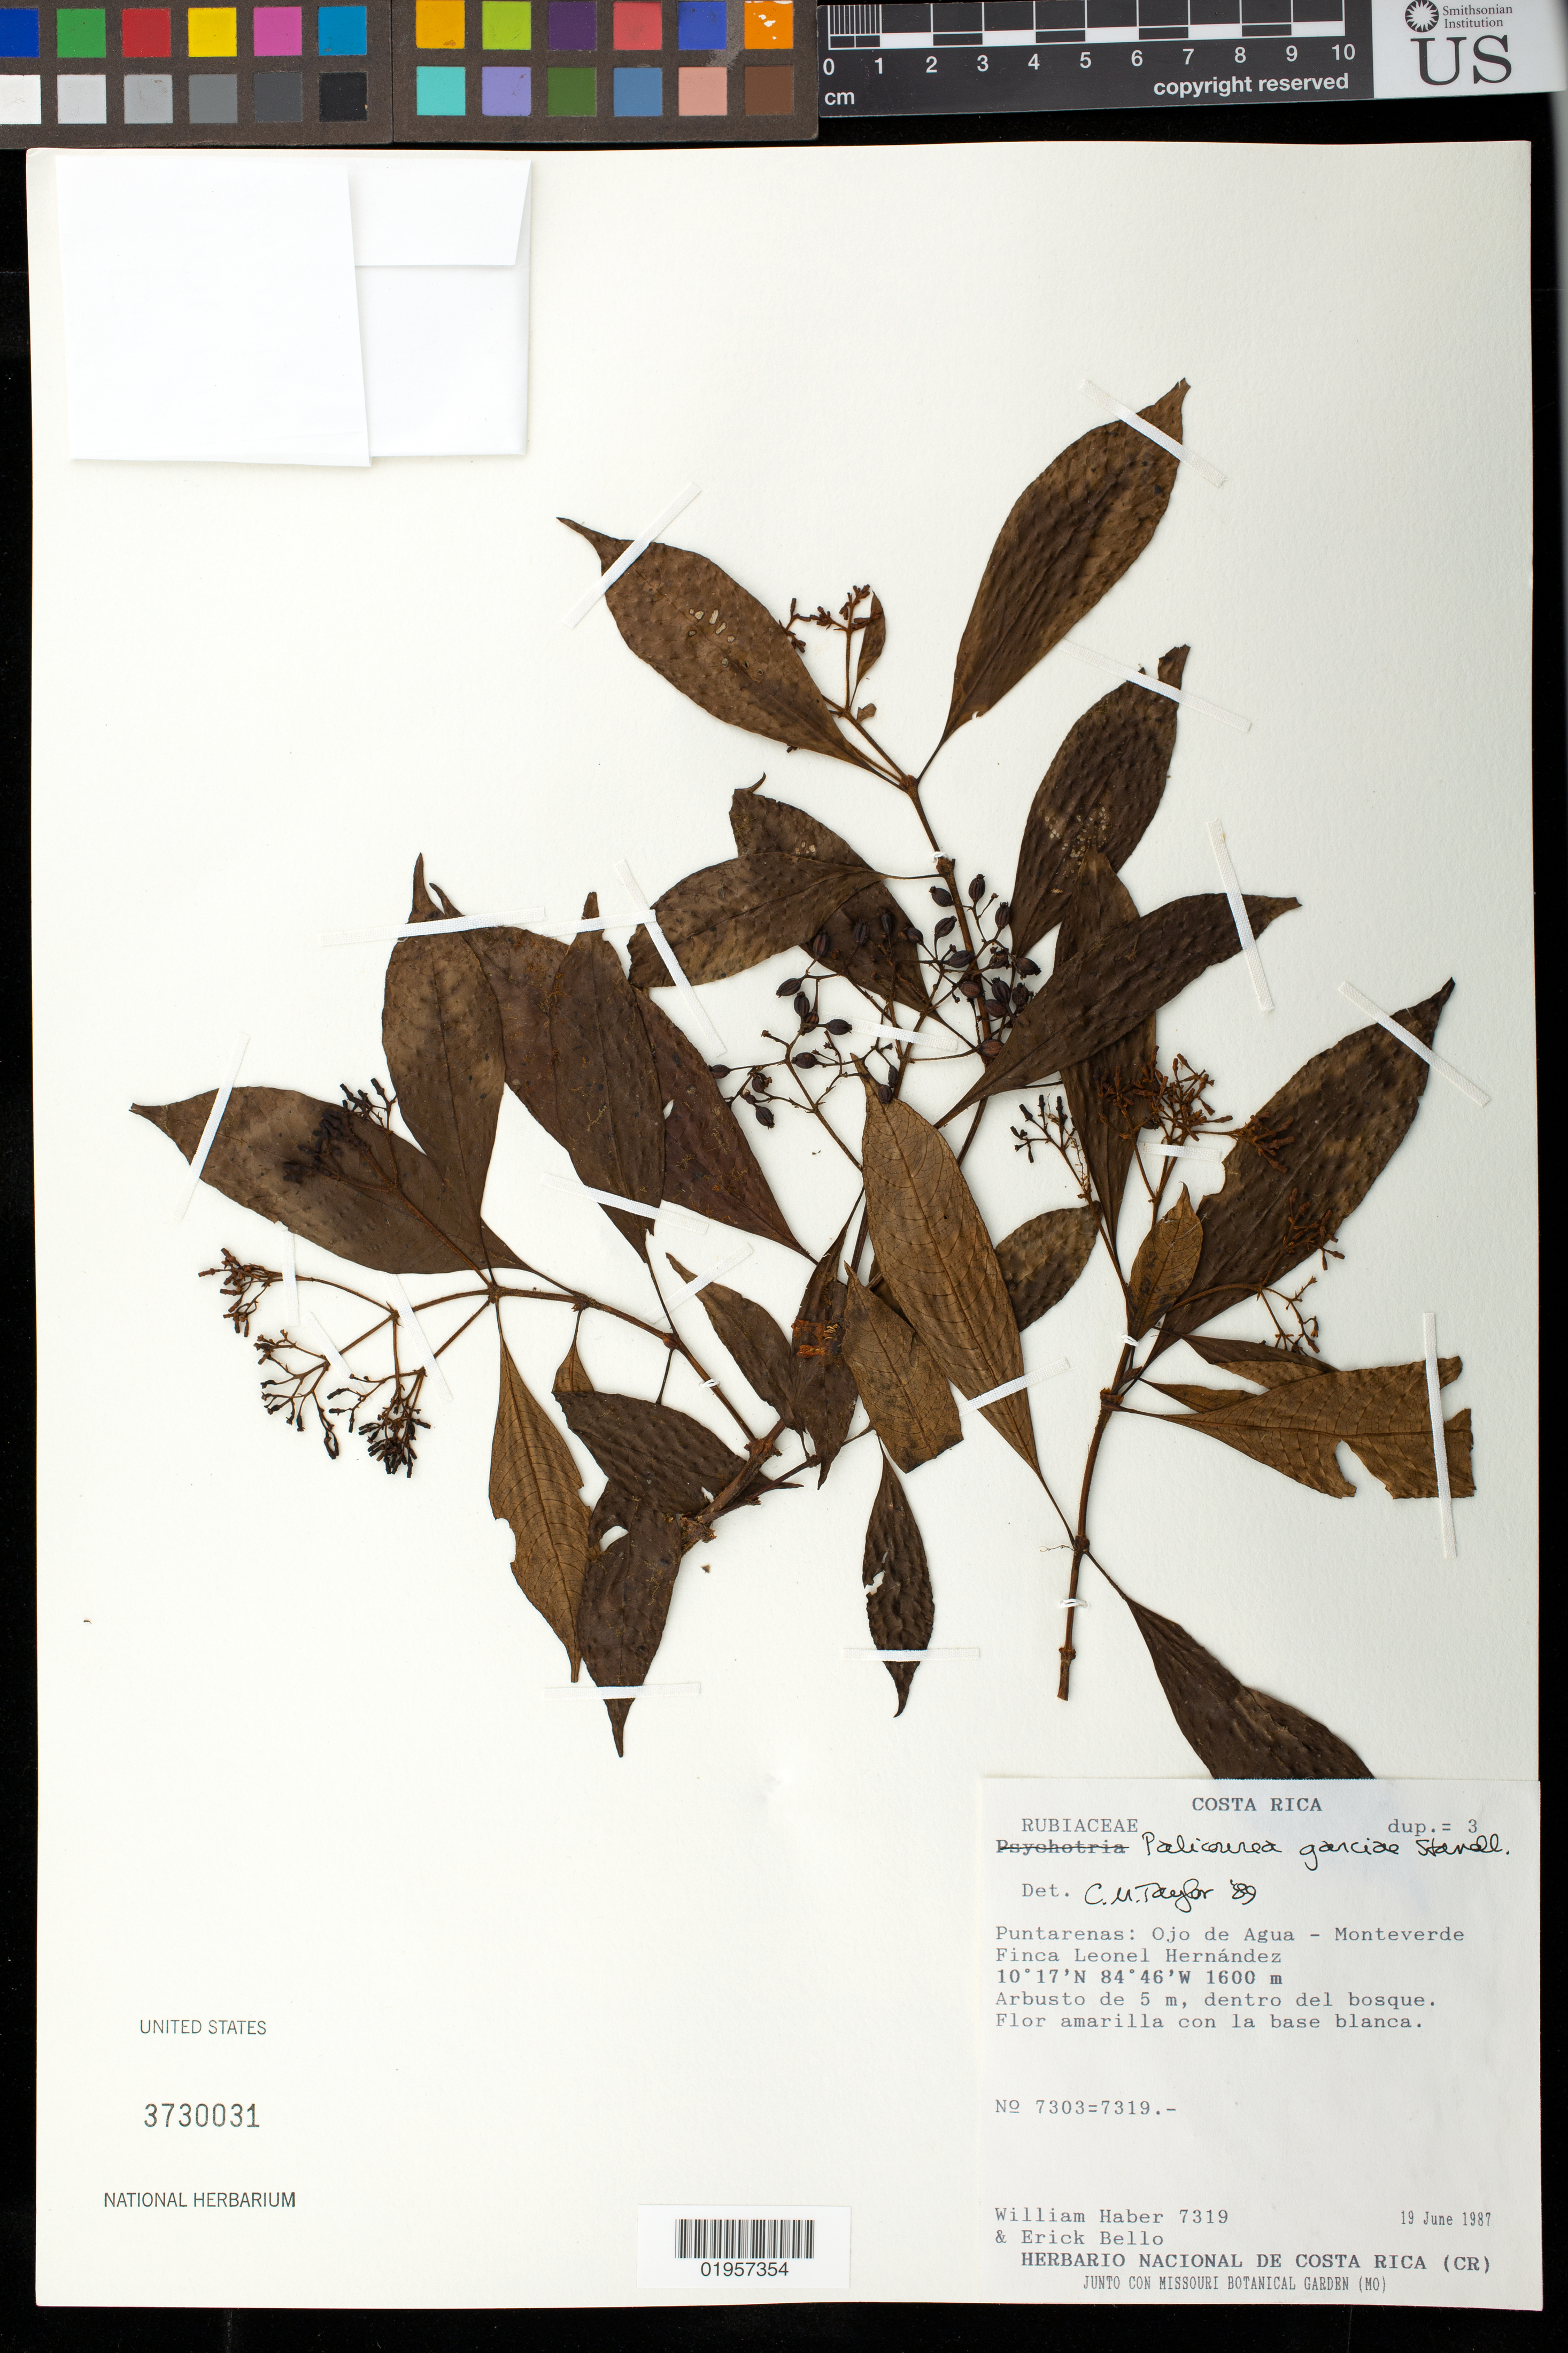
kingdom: Plantae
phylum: Tracheophyta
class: Magnoliopsida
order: Gentianales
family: Rubiaceae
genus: Palicourea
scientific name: Palicourea garciae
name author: Standl.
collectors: W. Haber & E. Bello C.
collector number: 7319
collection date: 1987-06-19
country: Costa Rica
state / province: Puntarenas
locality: Ojo de Agua- Monteverde. Finca Leonel Hernandez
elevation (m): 1600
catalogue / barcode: US 3730031